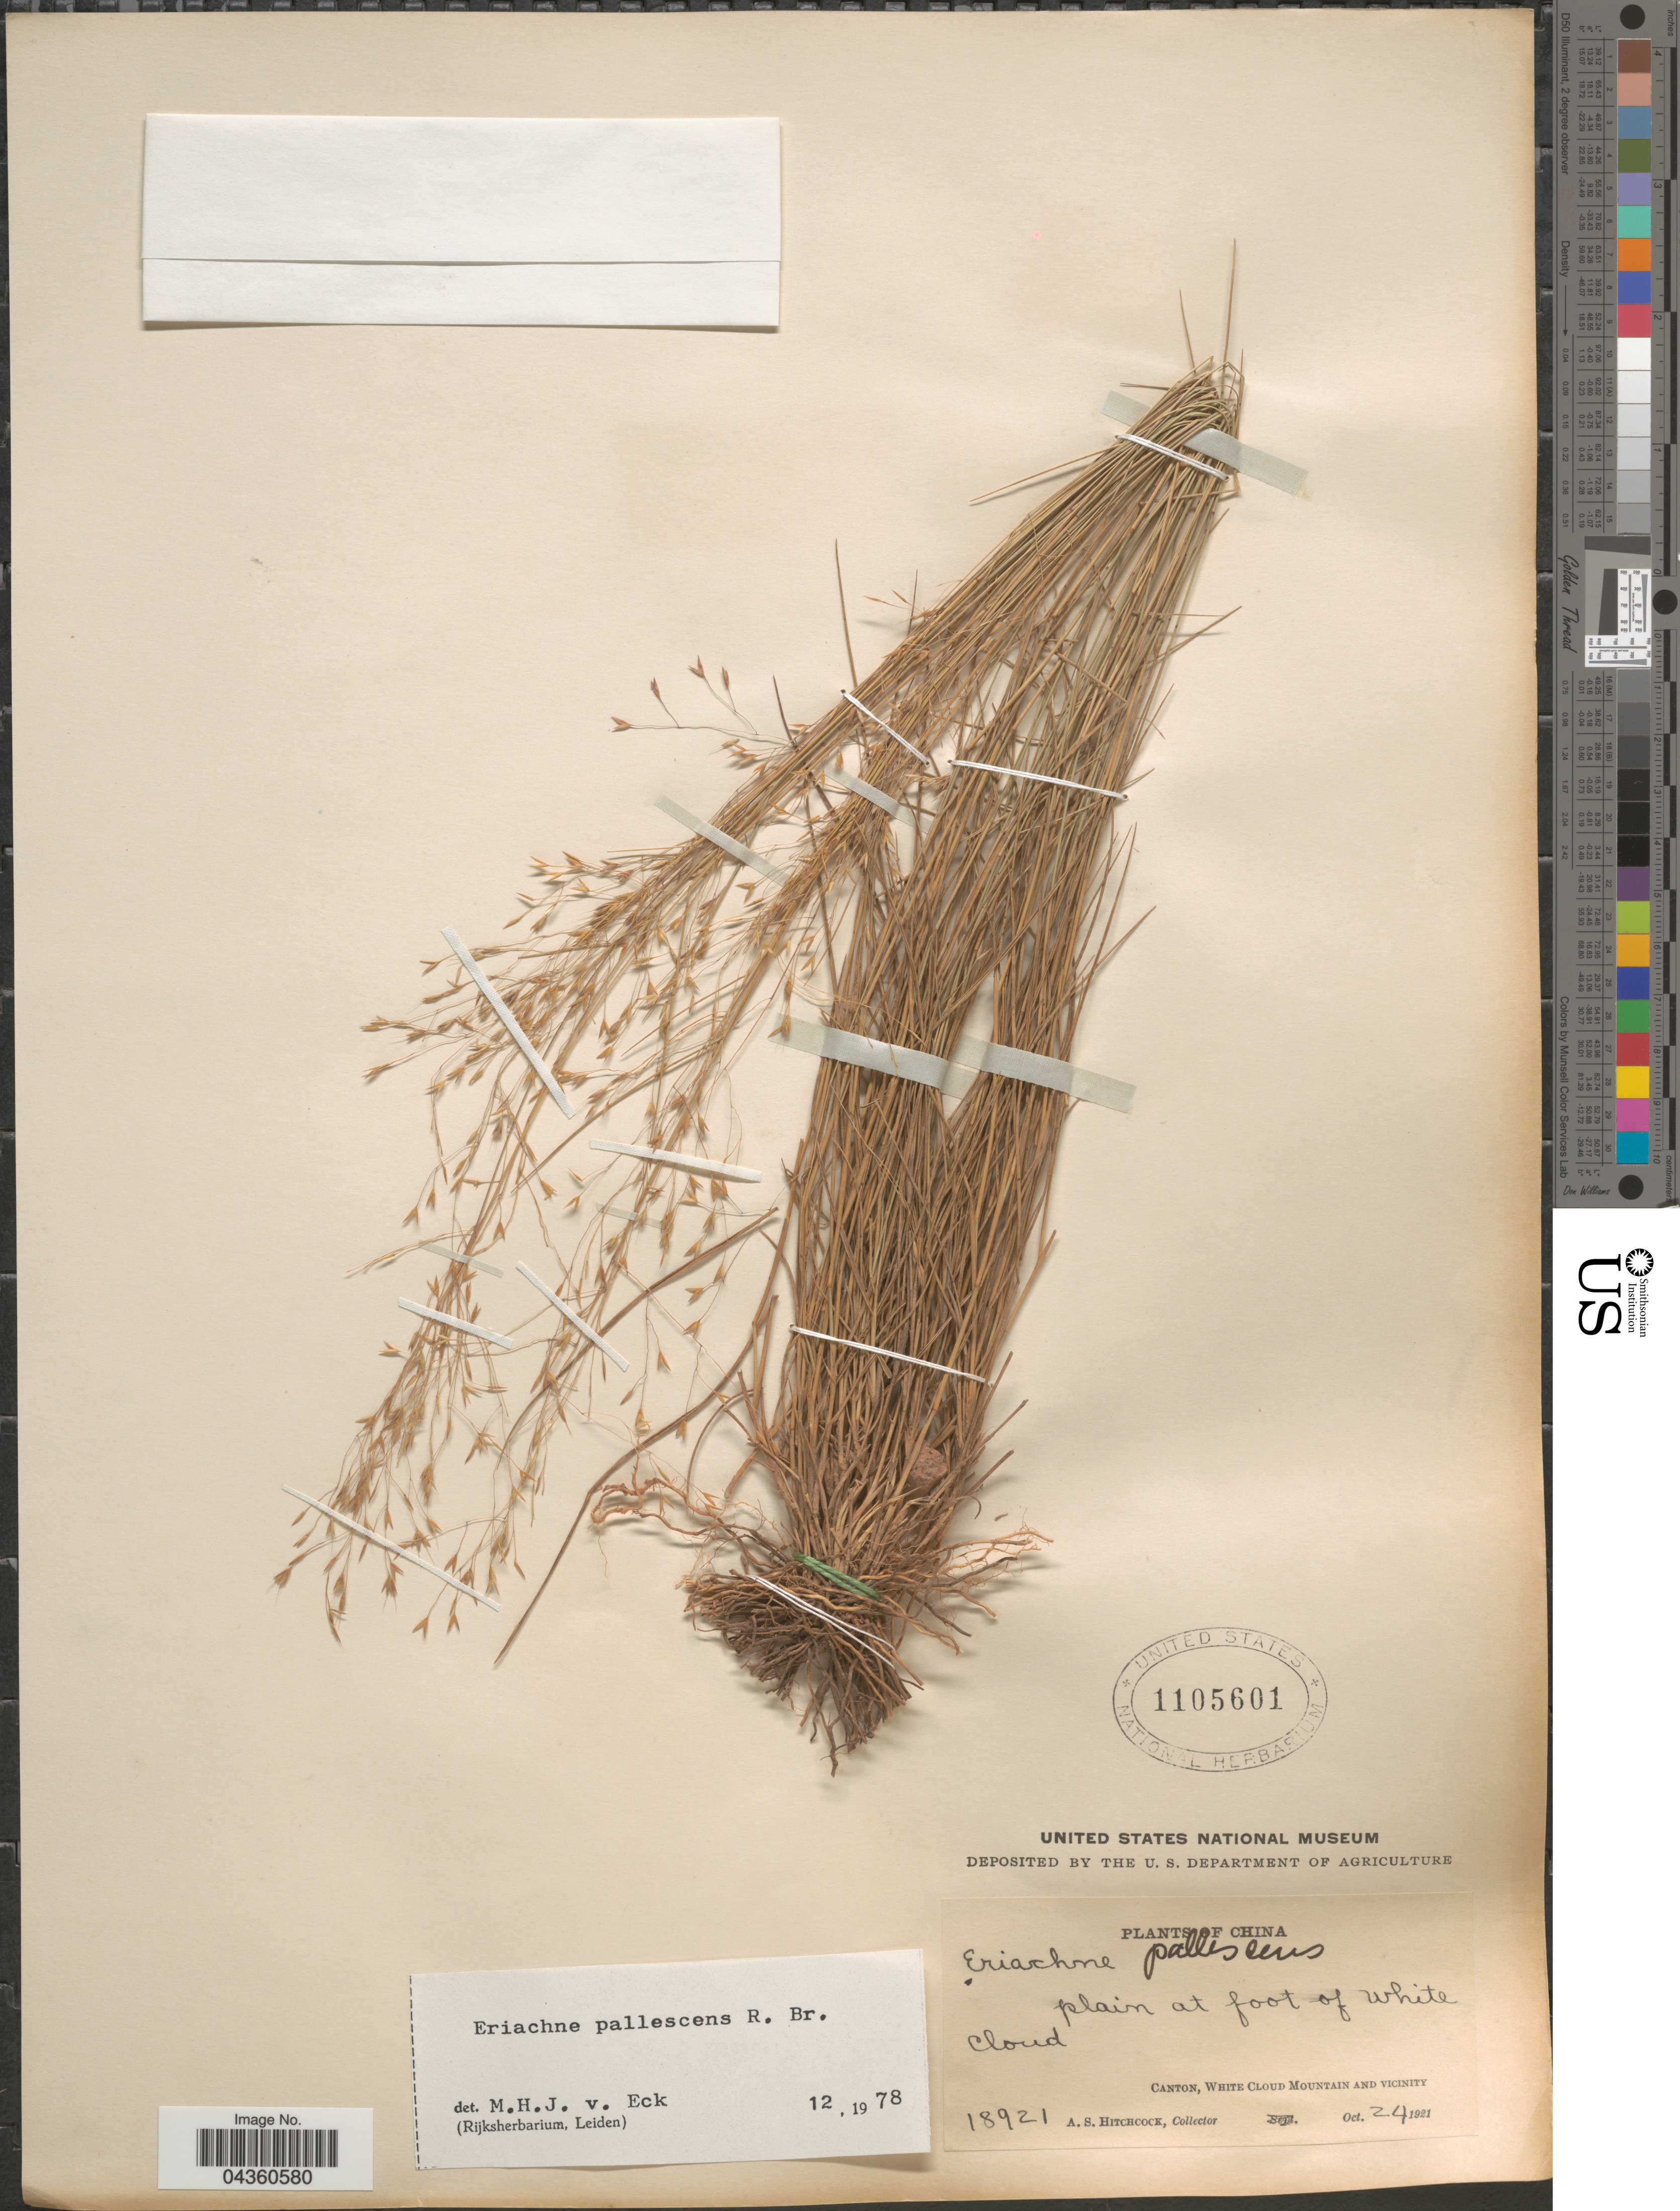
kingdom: Plantae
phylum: Tracheophyta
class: Liliopsida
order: Poales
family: Poaceae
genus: Eriachne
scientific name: Eriachne pallescens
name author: R. Br.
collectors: A. S. Hitchcock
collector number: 18921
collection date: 1921-10-24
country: China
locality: Plain at foot of White Cloud. Canton, White Cloud Mountain and vicinity.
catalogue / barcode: US 1105601